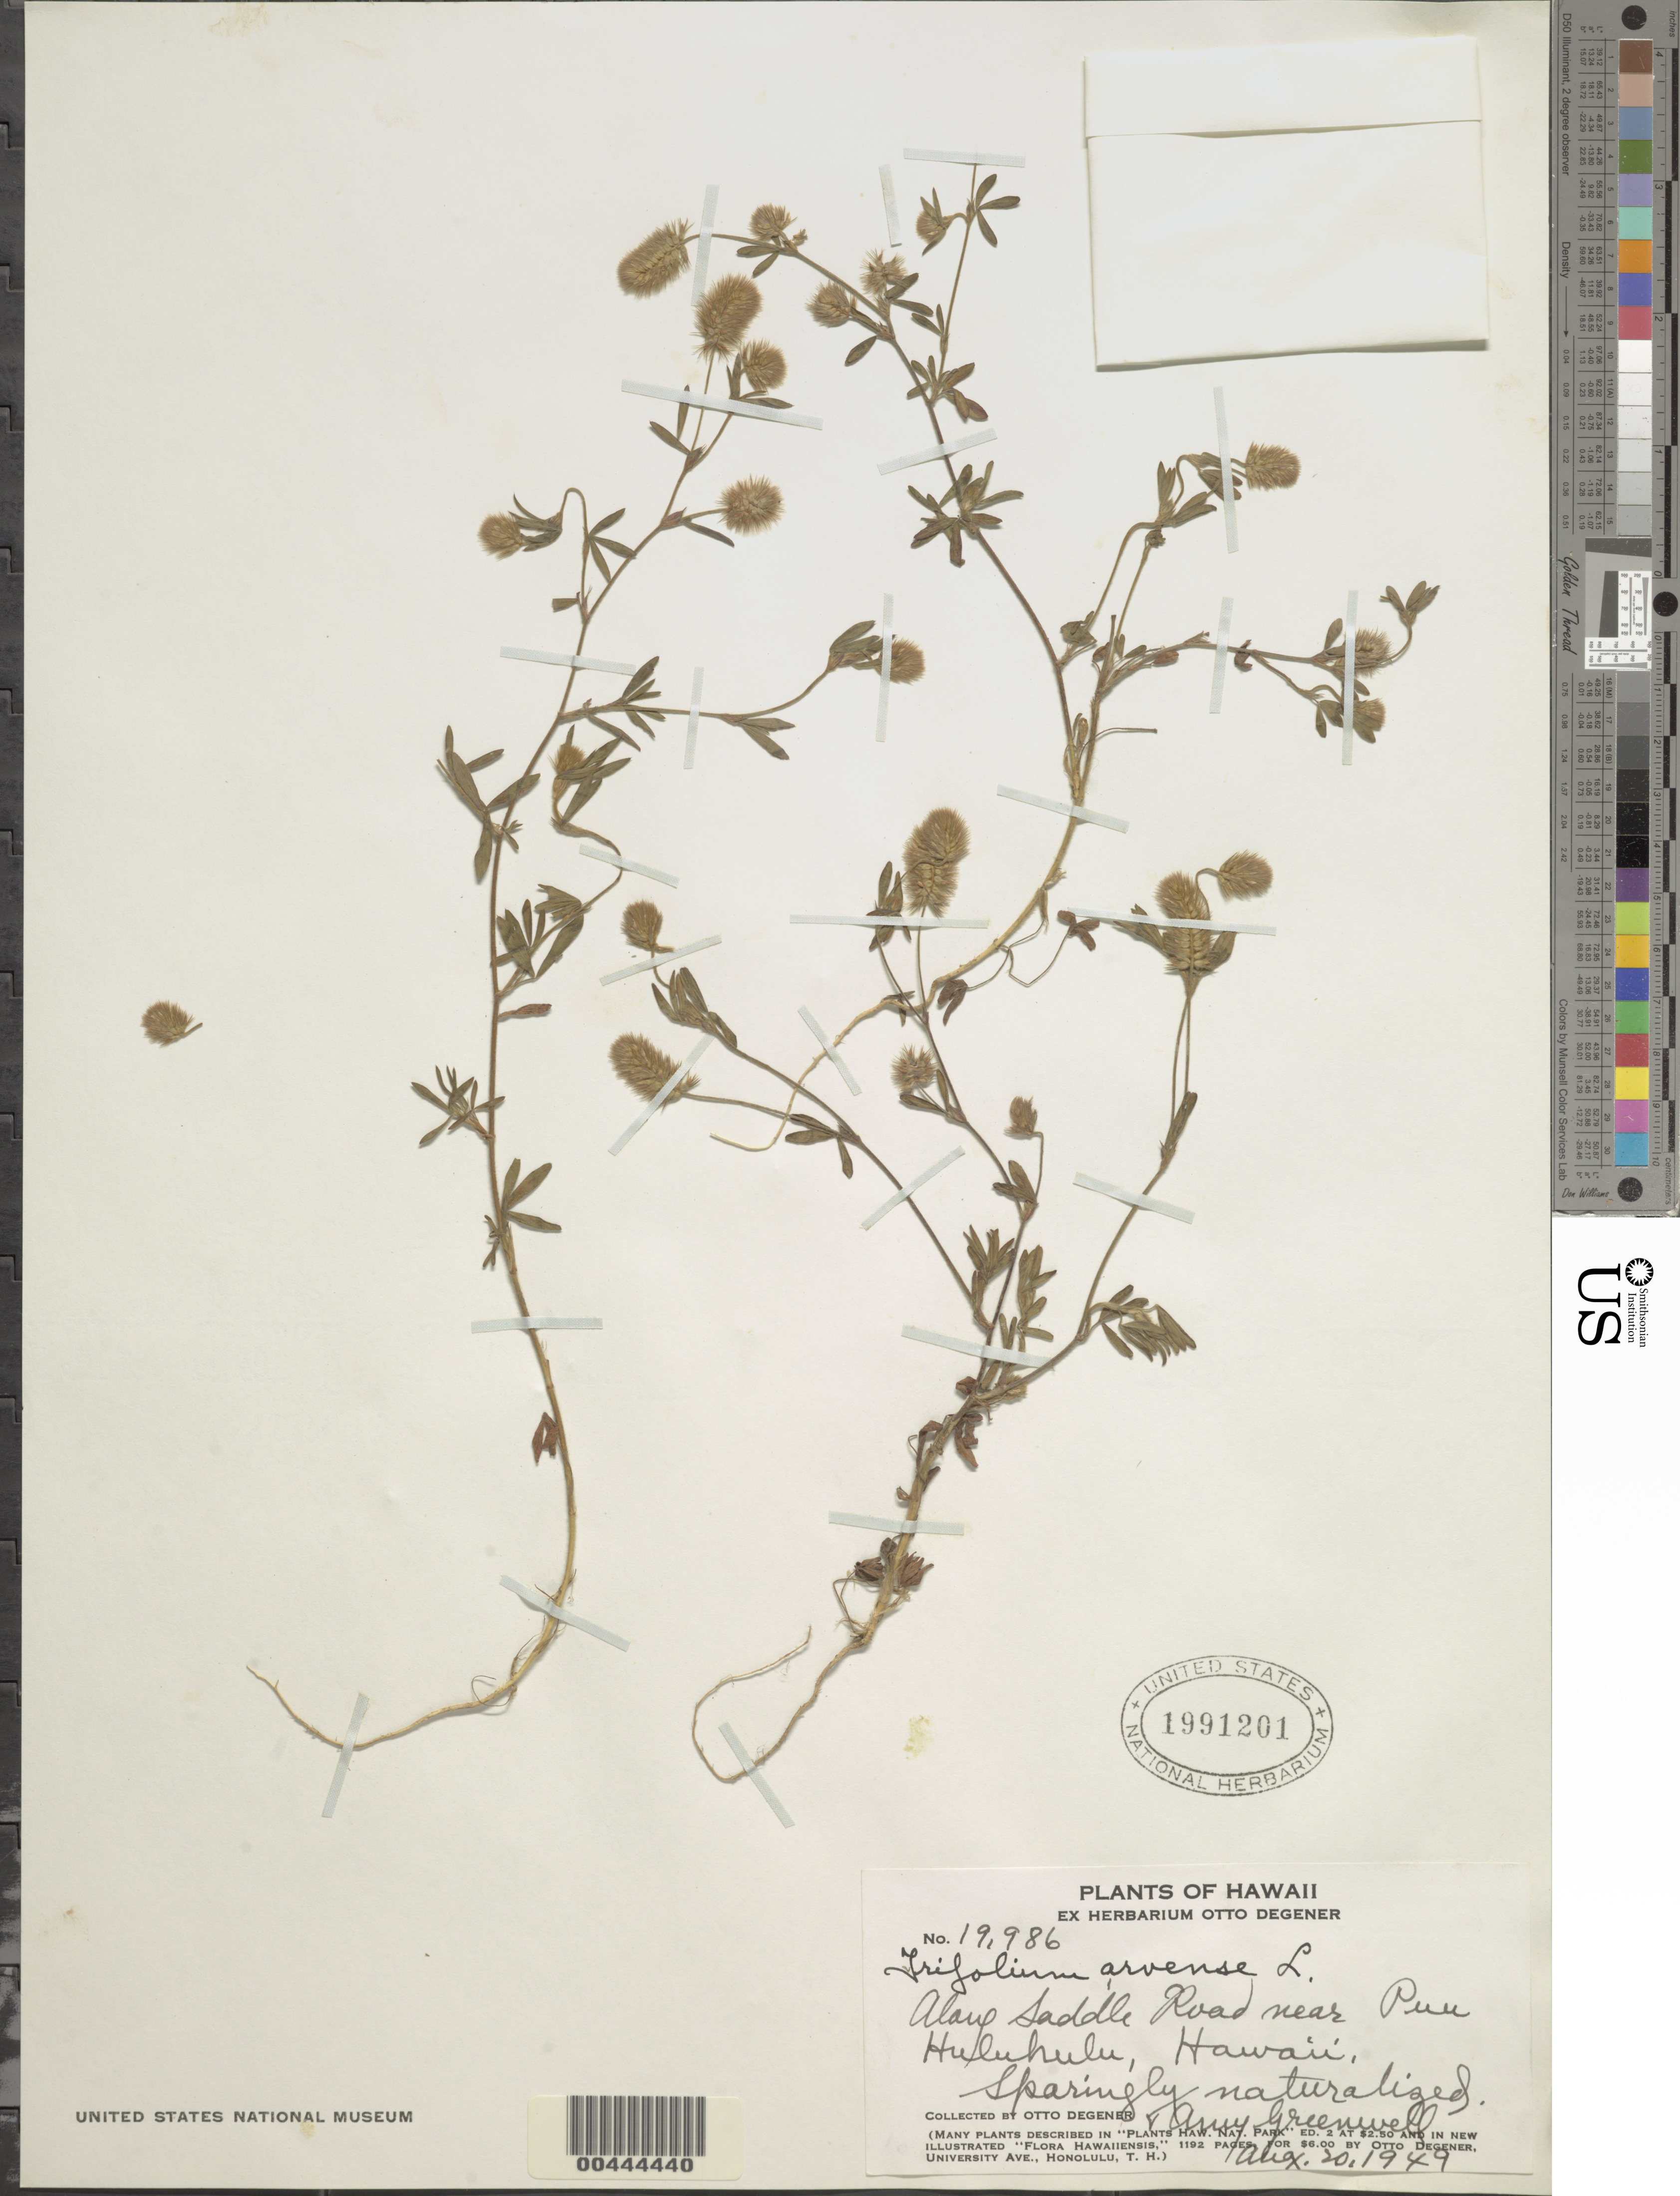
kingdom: Plantae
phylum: Tracheophyta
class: Magnoliopsida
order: Fabales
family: Fabaceae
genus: Trifolium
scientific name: Trifolium arvense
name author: L.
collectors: O. Degener & A. B. Greenwell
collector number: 19986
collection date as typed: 20 Aug 1949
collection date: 1949-08-20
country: United States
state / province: Hawaii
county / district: Hawaii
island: Hawaii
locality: Along Saddle Road near Puu Huluhulu.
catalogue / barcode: US 1991201